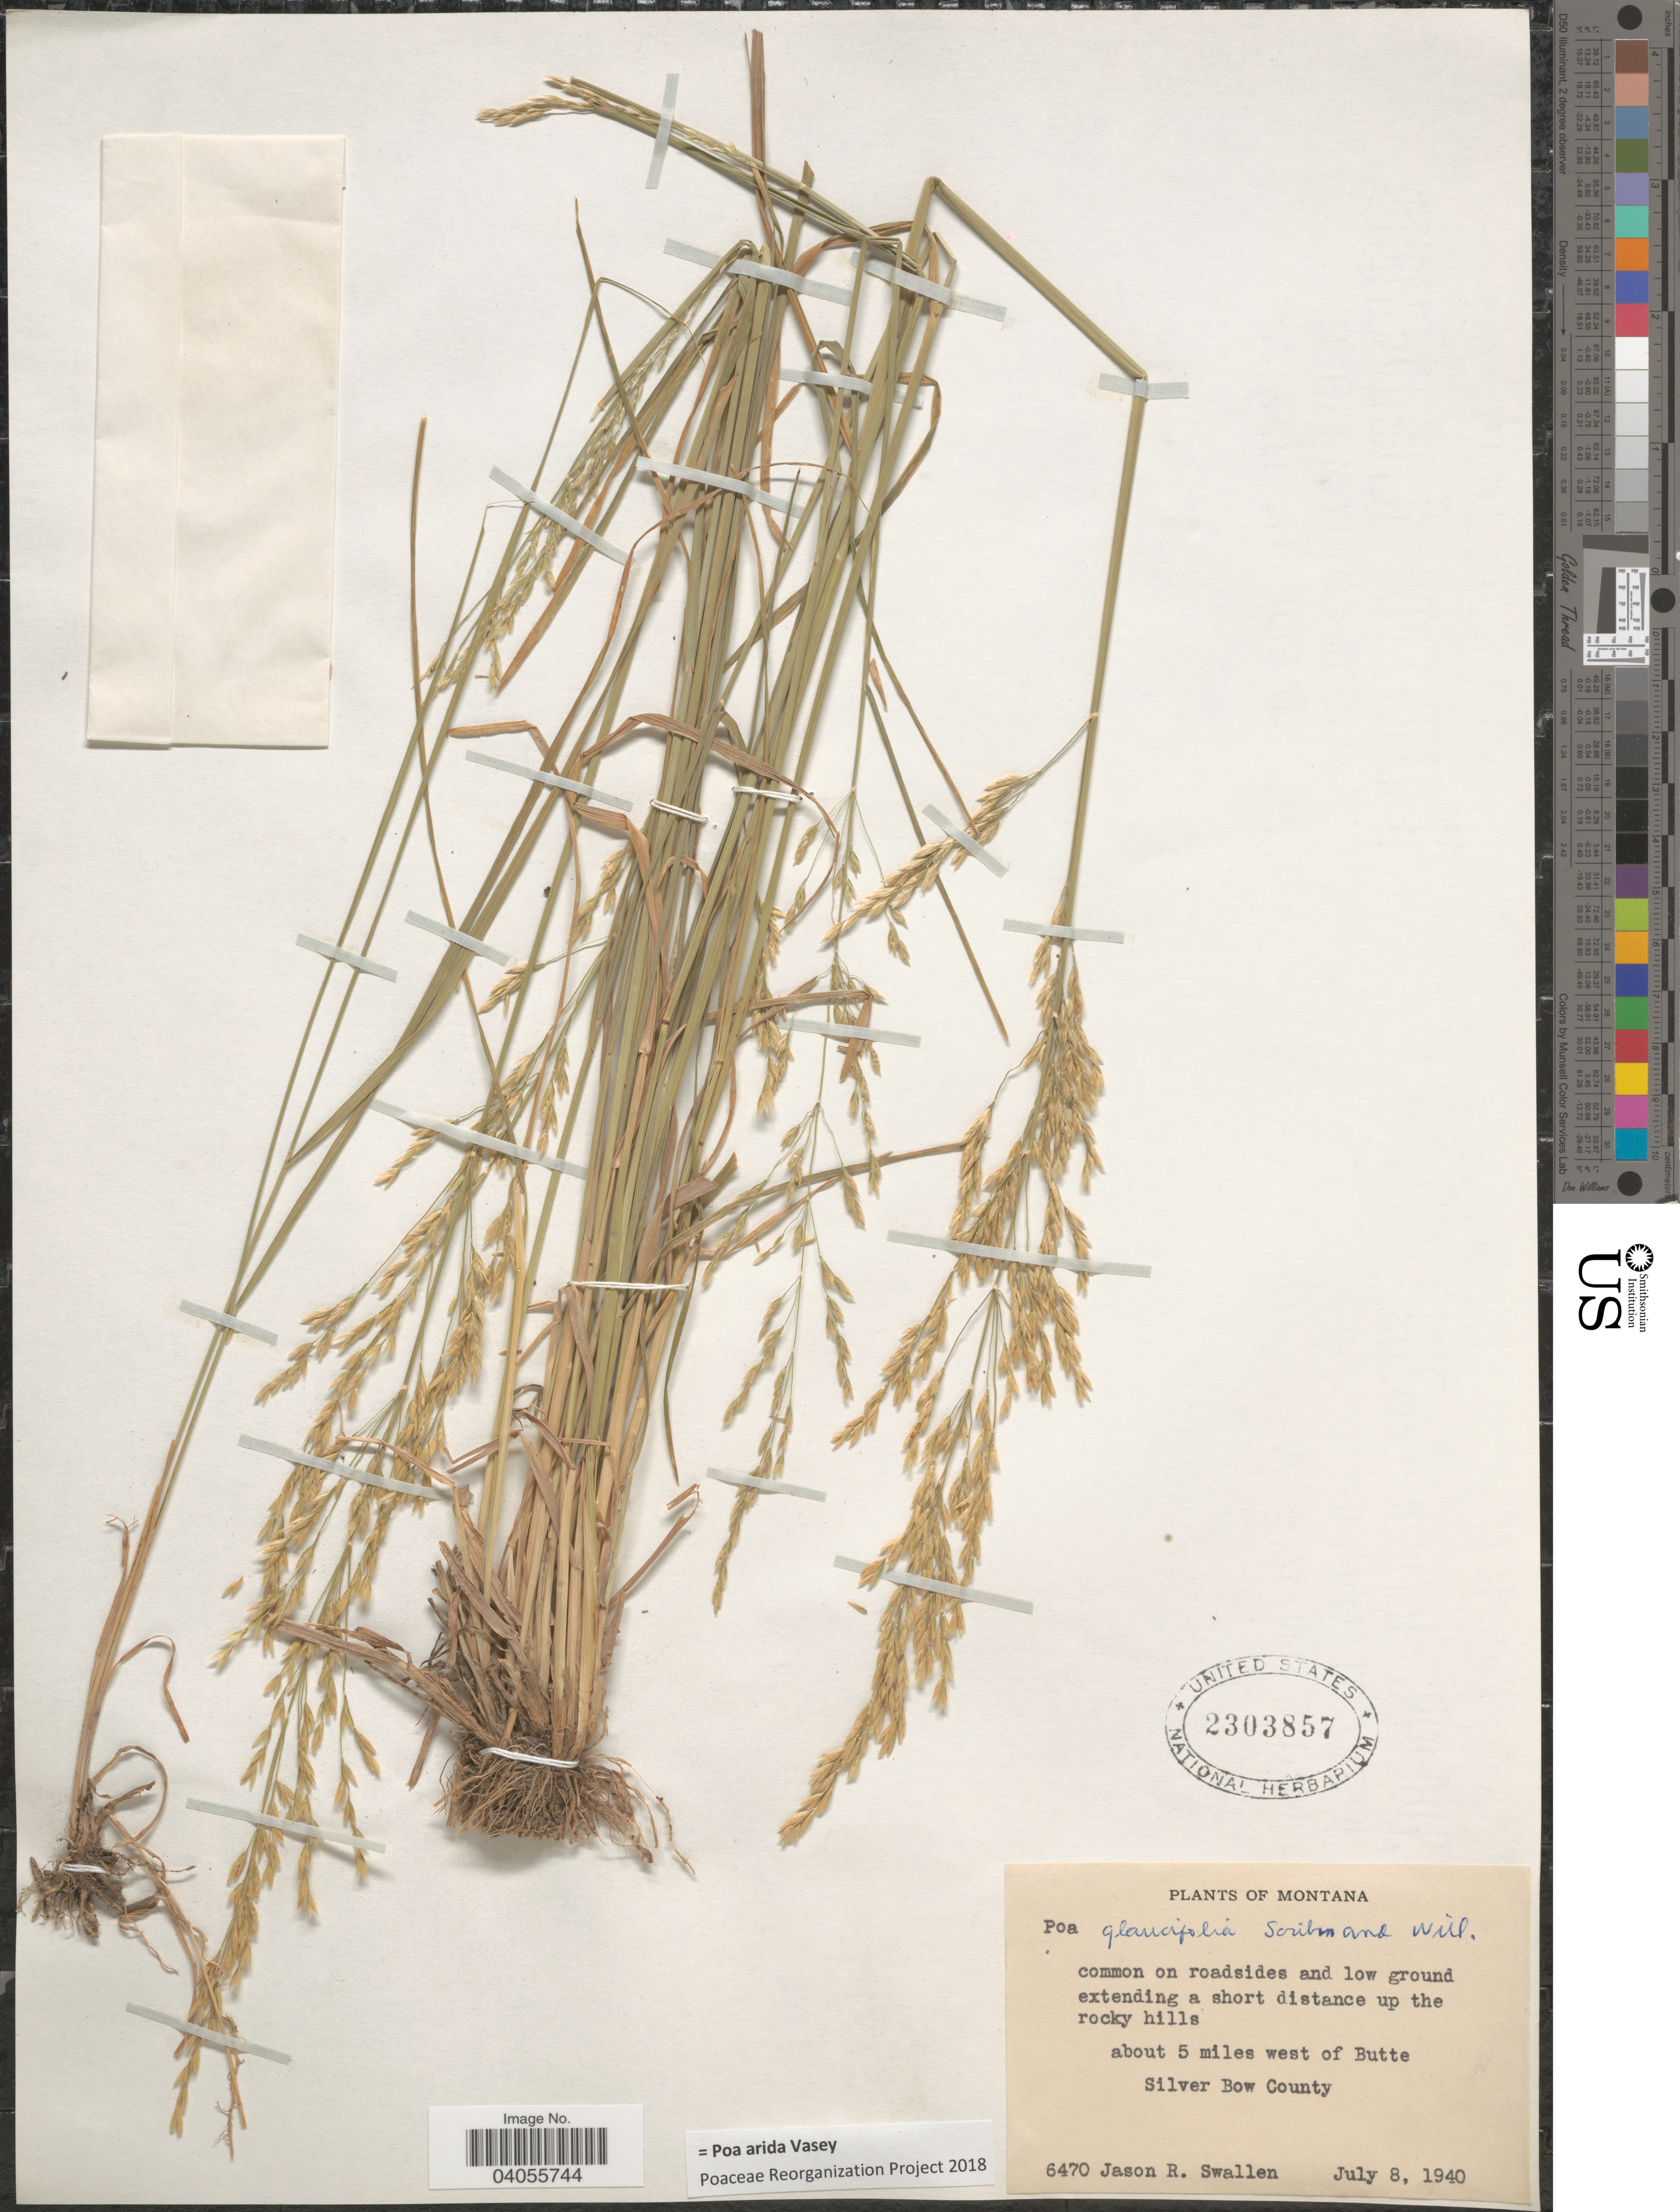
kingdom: Plantae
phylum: Tracheophyta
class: Liliopsida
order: Poales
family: Poaceae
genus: Poa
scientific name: Poa arida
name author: Vasey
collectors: J. R. Swallen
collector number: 6470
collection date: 1940-07-08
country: United States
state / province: Montana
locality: Common on raodsides and low ground extending a shore distance up the rocky hills about 5 miles west of Butte Silver Bow County.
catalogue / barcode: US 2303857